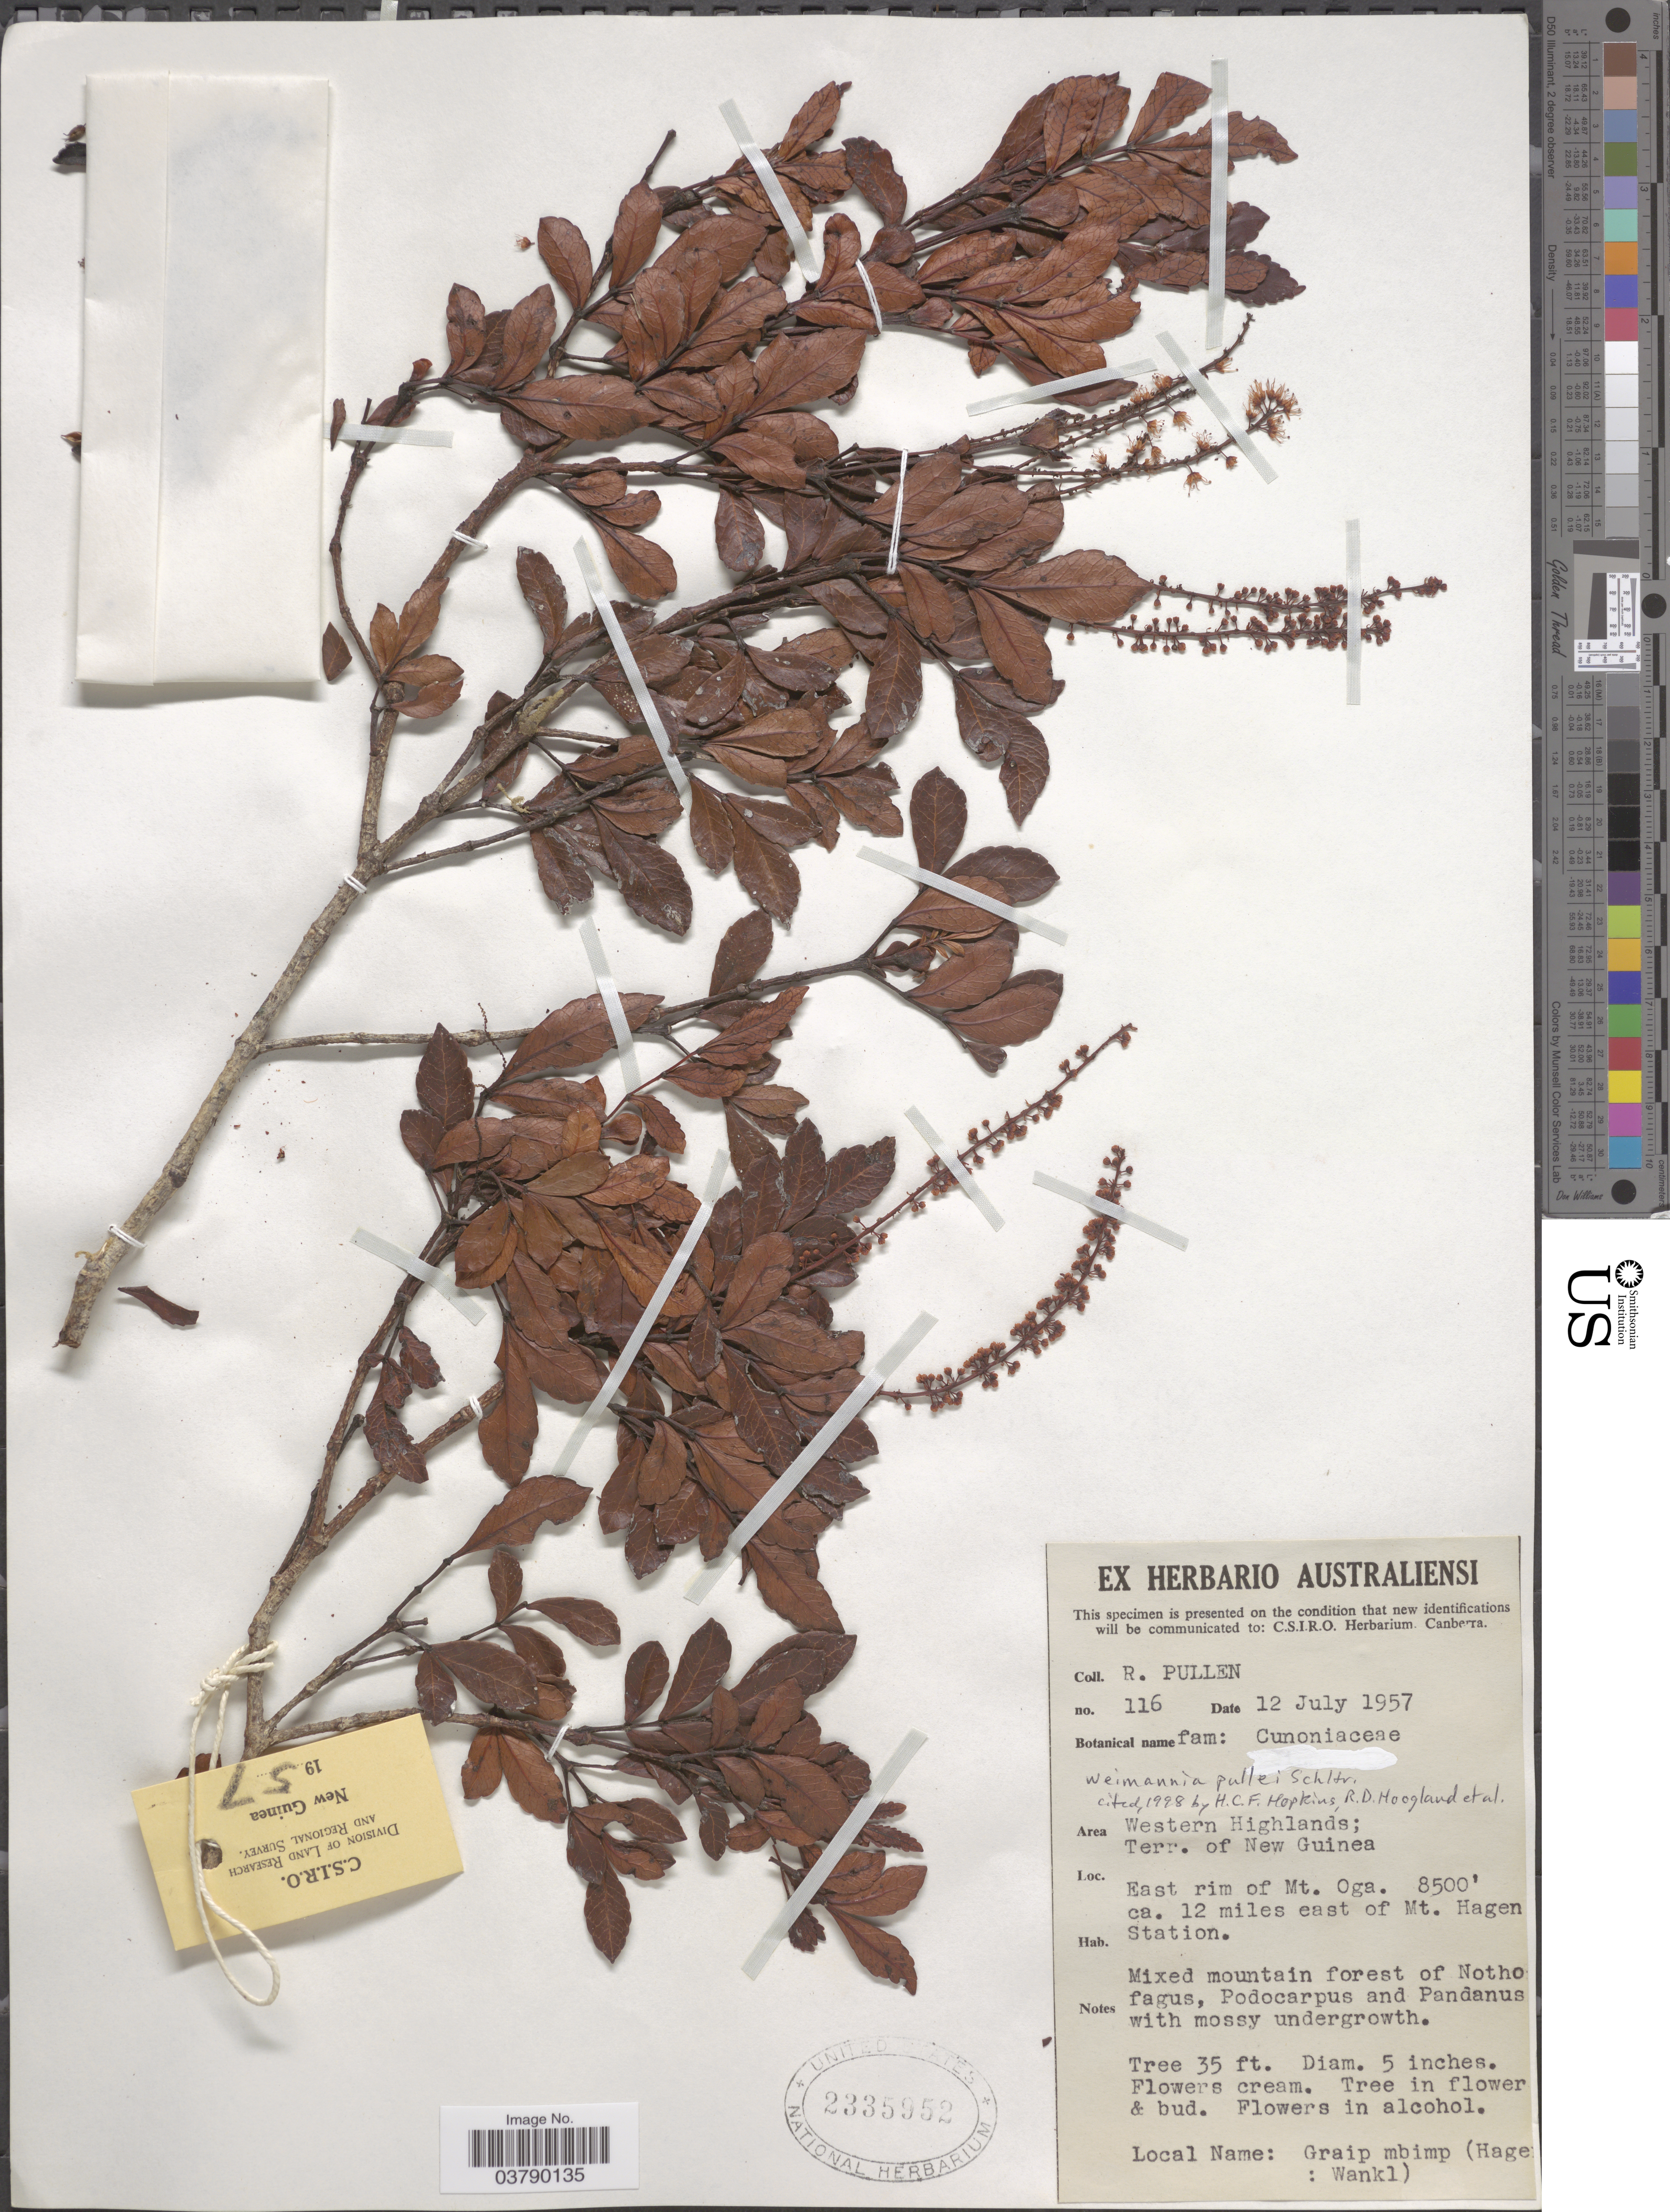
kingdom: Plantae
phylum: Tracheophyta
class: Magnoliopsida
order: Oxalidales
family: Cunoniaceae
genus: Pterophylla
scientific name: Pterophylla pullei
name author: (Schltr.) Pillon & H.C. Hopkins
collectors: R. Pullen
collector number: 116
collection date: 1957-07-12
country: Papua New Guinea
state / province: Western Highlands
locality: Terr. of New Guinea. East rim of Mt. Oga. ca. 12 miles east of Mt. Hagen Station.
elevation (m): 2591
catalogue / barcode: US 2335952